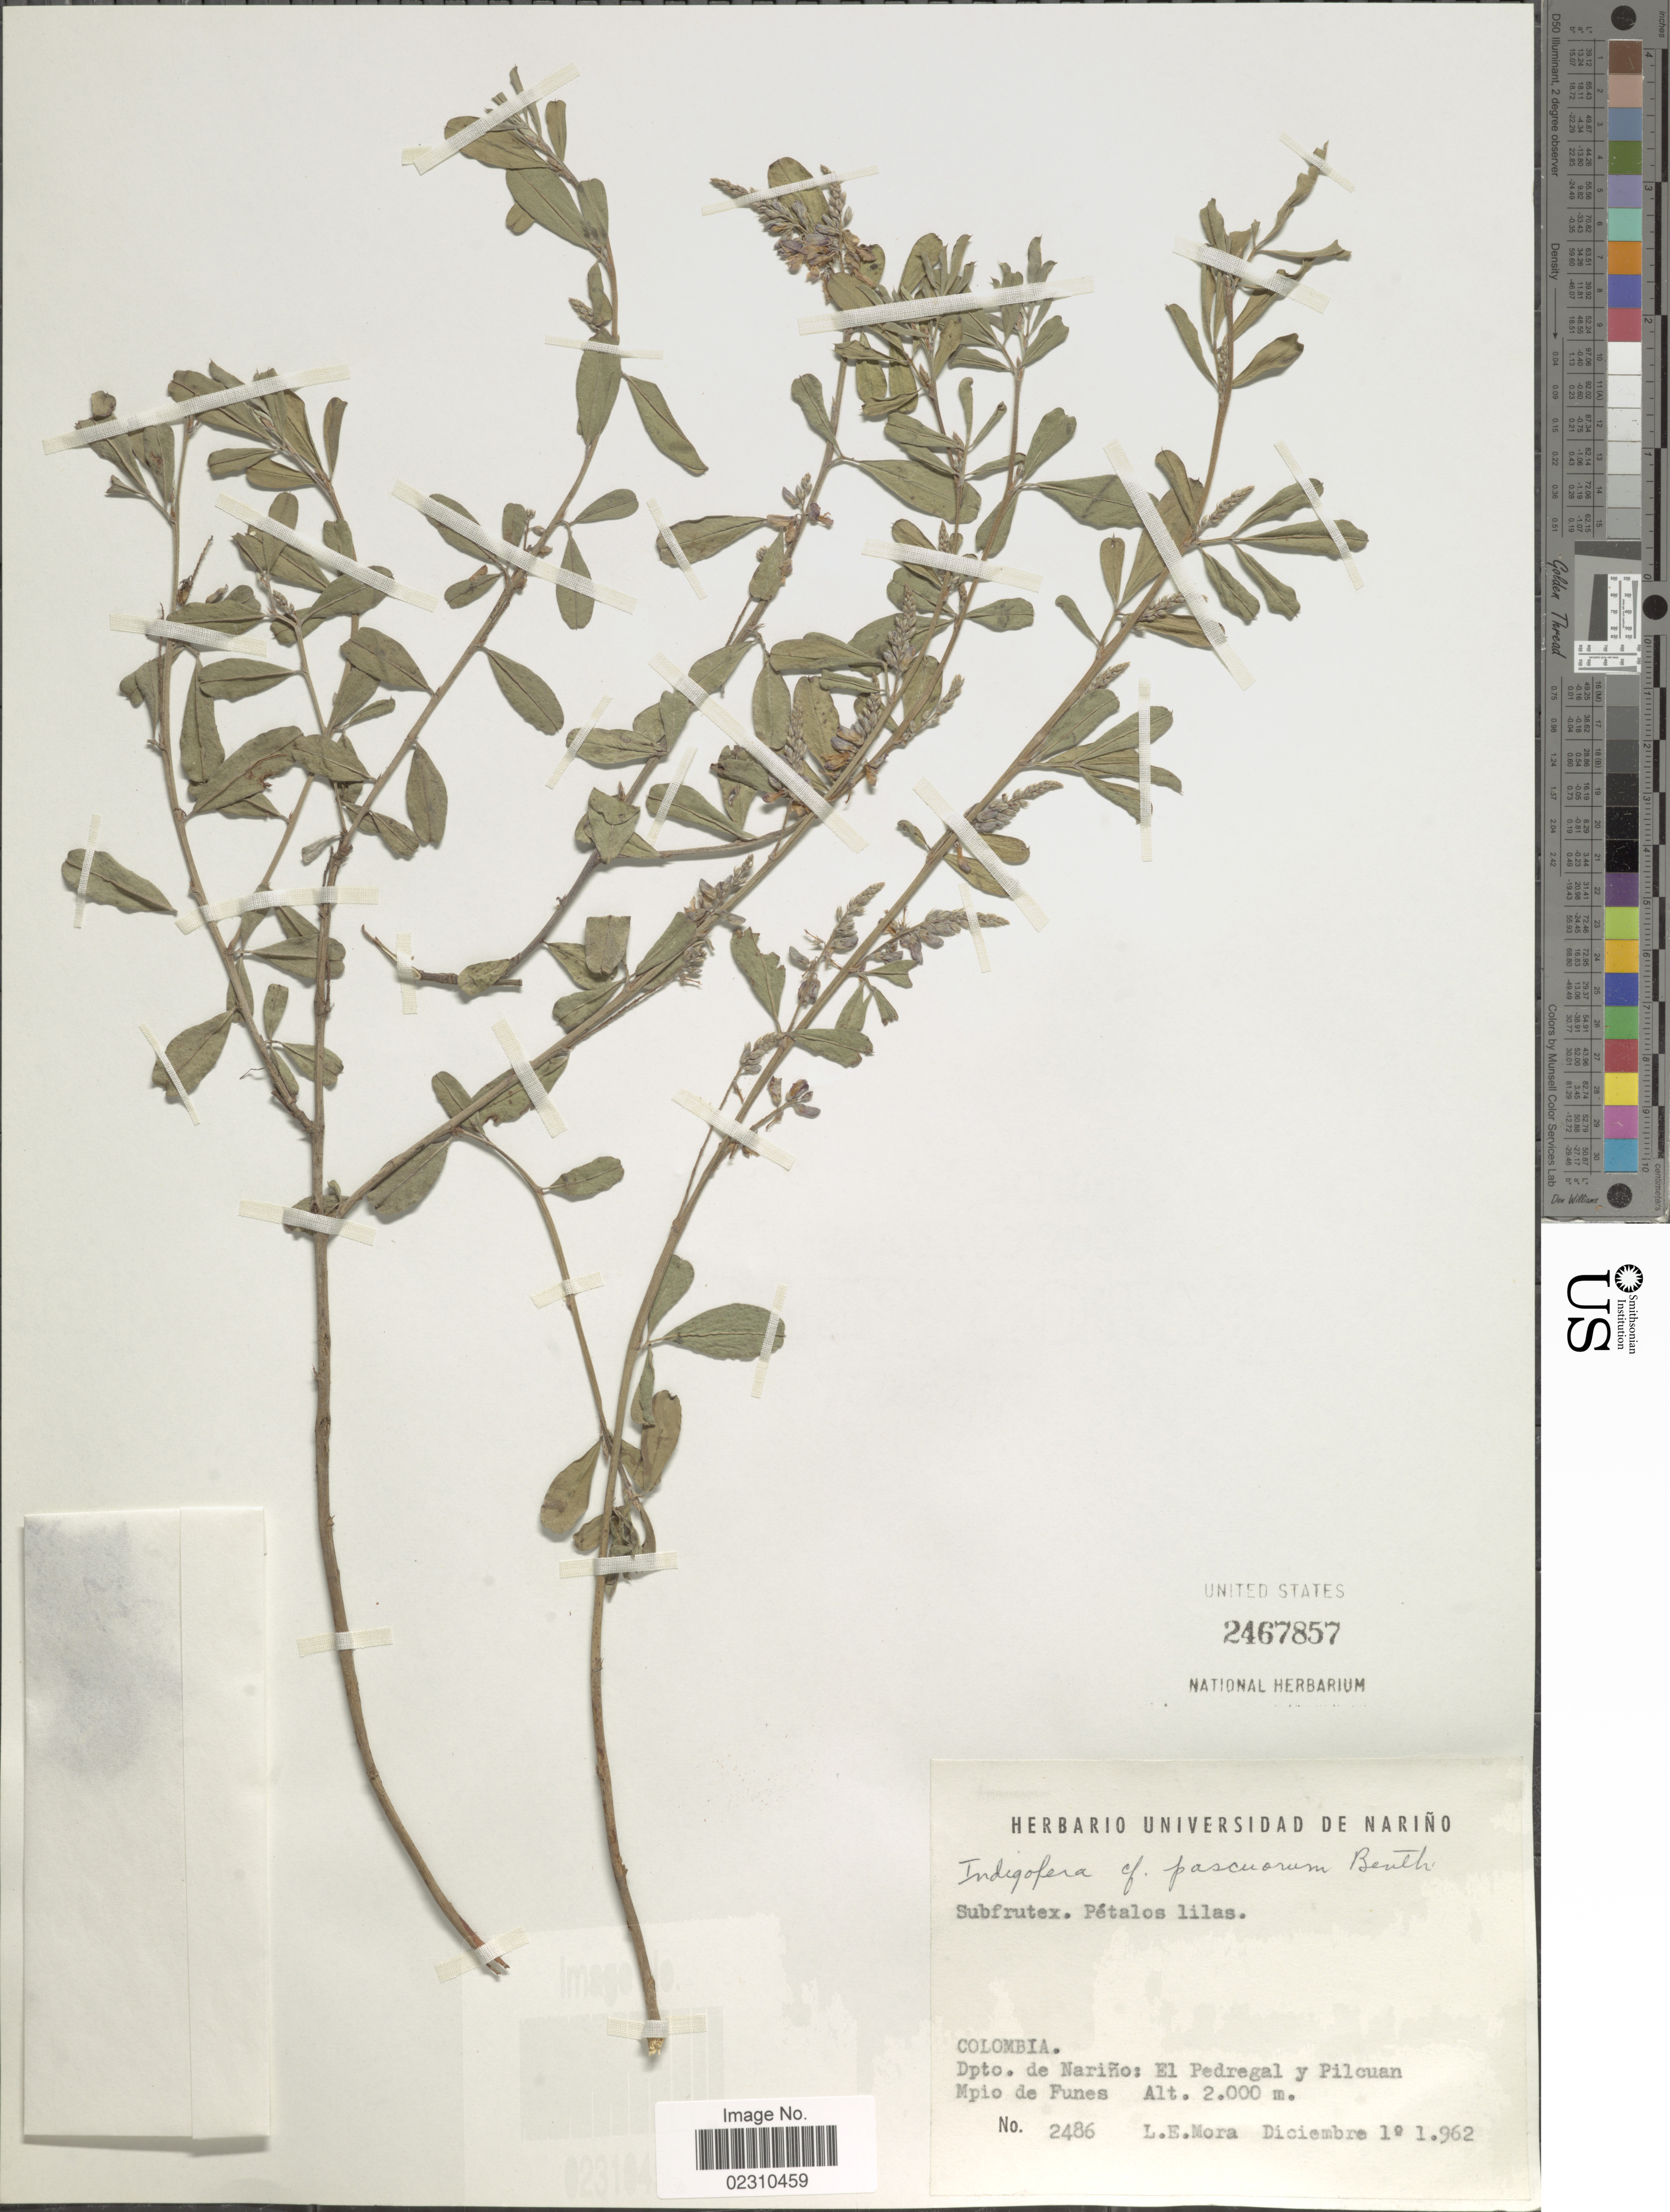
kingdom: Plantae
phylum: Tracheophyta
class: Magnoliopsida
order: Fabales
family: Fabaceae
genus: Indigofera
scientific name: Indigofera pascuorum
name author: Benth.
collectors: L. Mora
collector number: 2486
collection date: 1962-12-01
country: Colombia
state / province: Nariño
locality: Colombia, Dpto. de Narino: El Pedregal y Pilcuan, Mpio de Funes.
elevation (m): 2000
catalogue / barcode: US 2467857